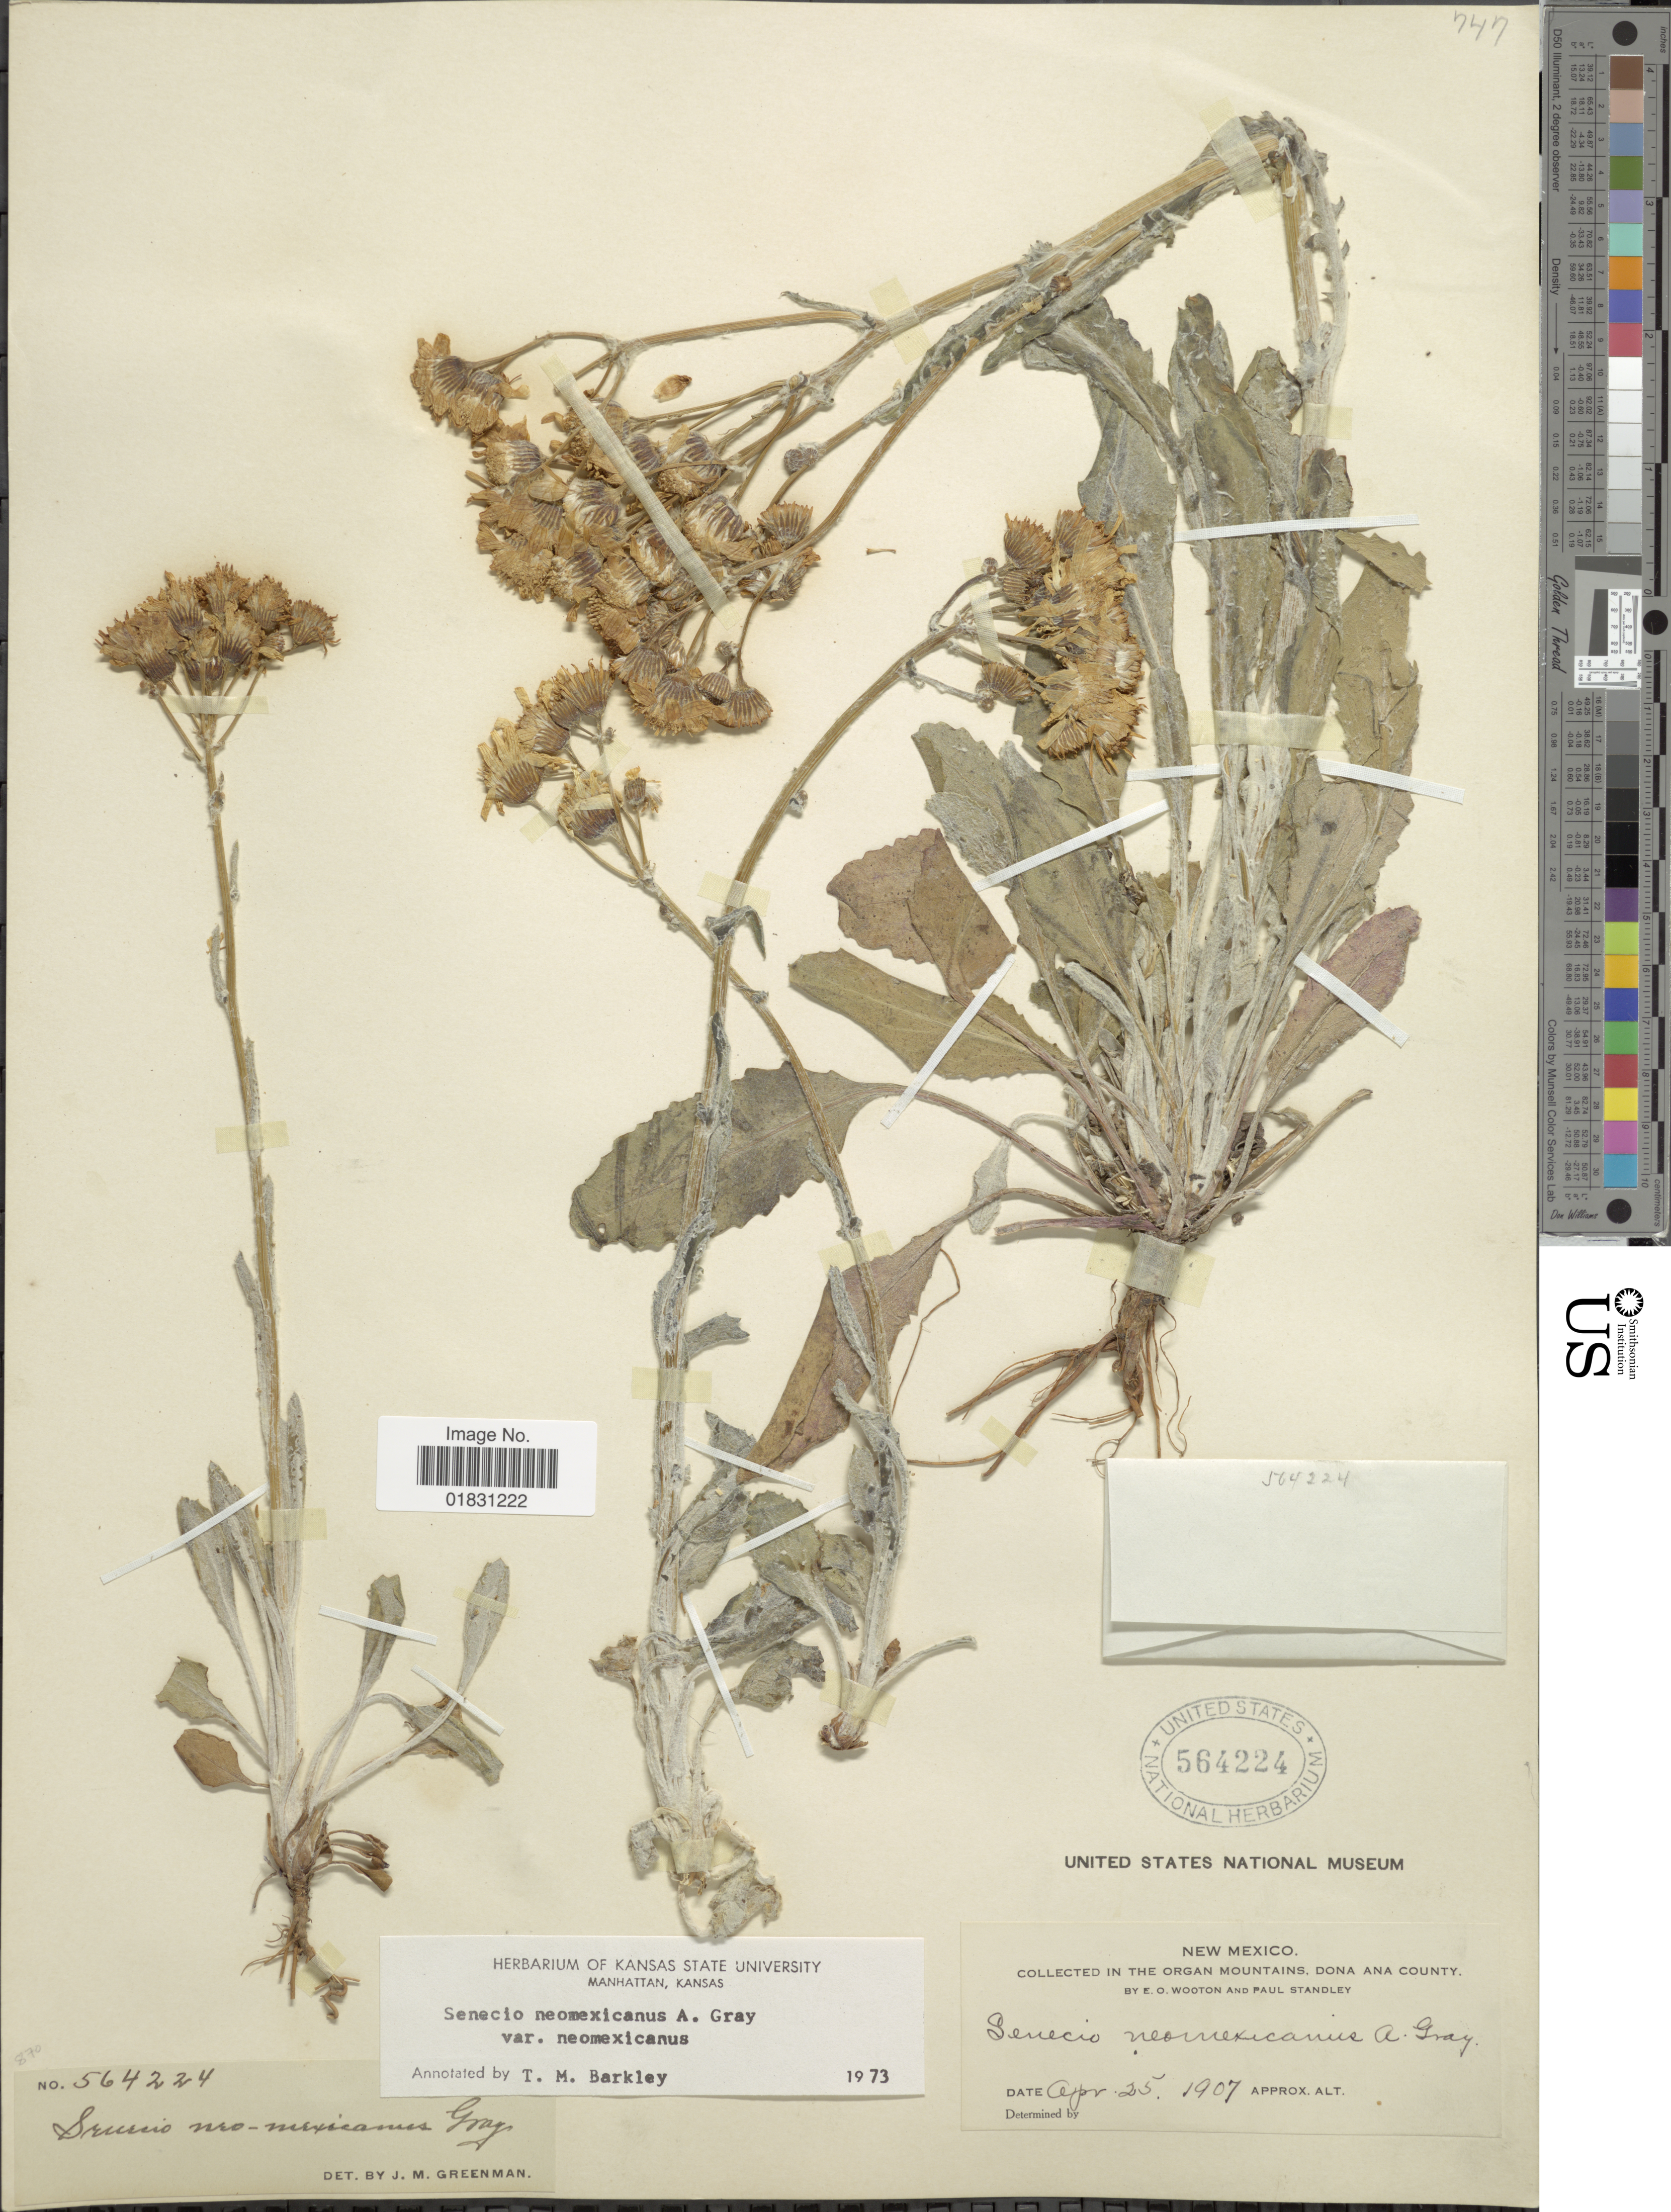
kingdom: Plantae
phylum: Tracheophyta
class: Magnoliopsida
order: Asterales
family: Asteraceae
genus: Packera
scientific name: Packera neomexicana var. neomexicana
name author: (A. Gray) W.A. Weber & Á. Löve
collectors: E. O. Wooton & P. C. Standley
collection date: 1907-04-25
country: United States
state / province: New Mexico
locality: In the Organ Mountains, Dona Ana County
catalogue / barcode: US 564224